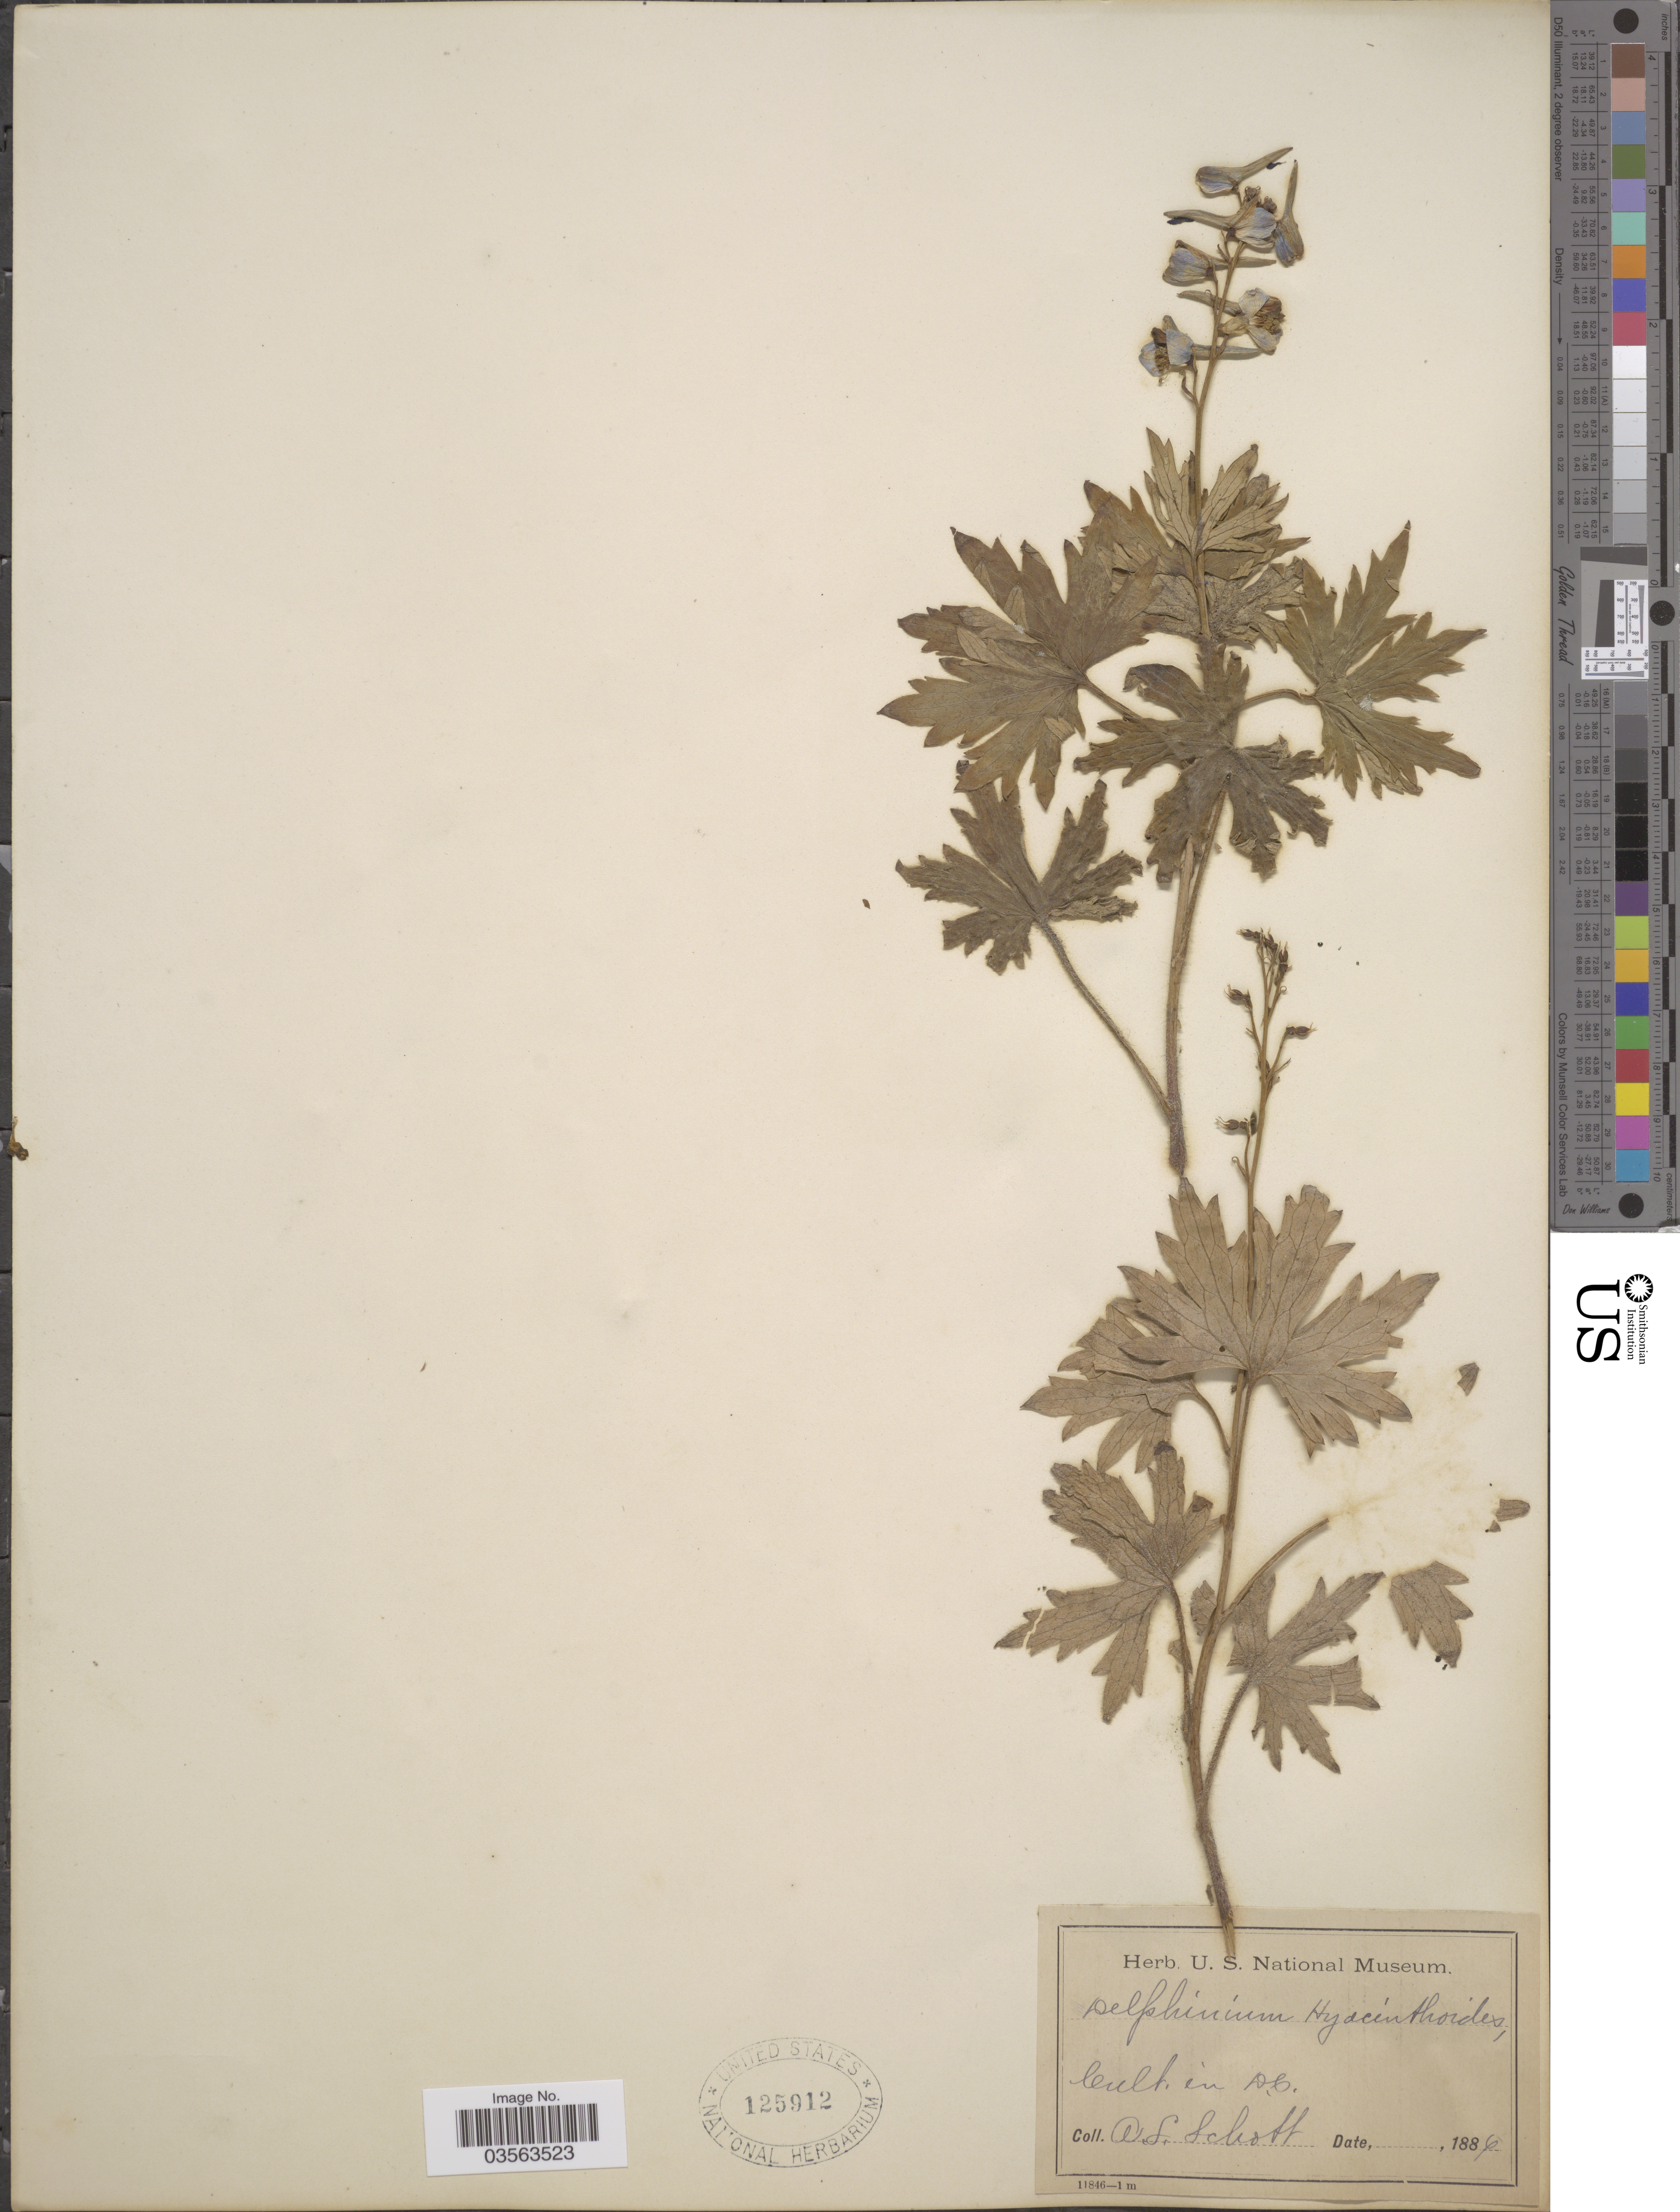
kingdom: Plantae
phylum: Tracheophyta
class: Magnoliopsida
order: Ranunculales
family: Ranunculaceae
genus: Delphinium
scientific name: Delphinium hyacinthoides, ined.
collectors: A. S. Schott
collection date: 1884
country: United States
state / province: District of Columbia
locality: Cult. in DC.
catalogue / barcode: US 125912